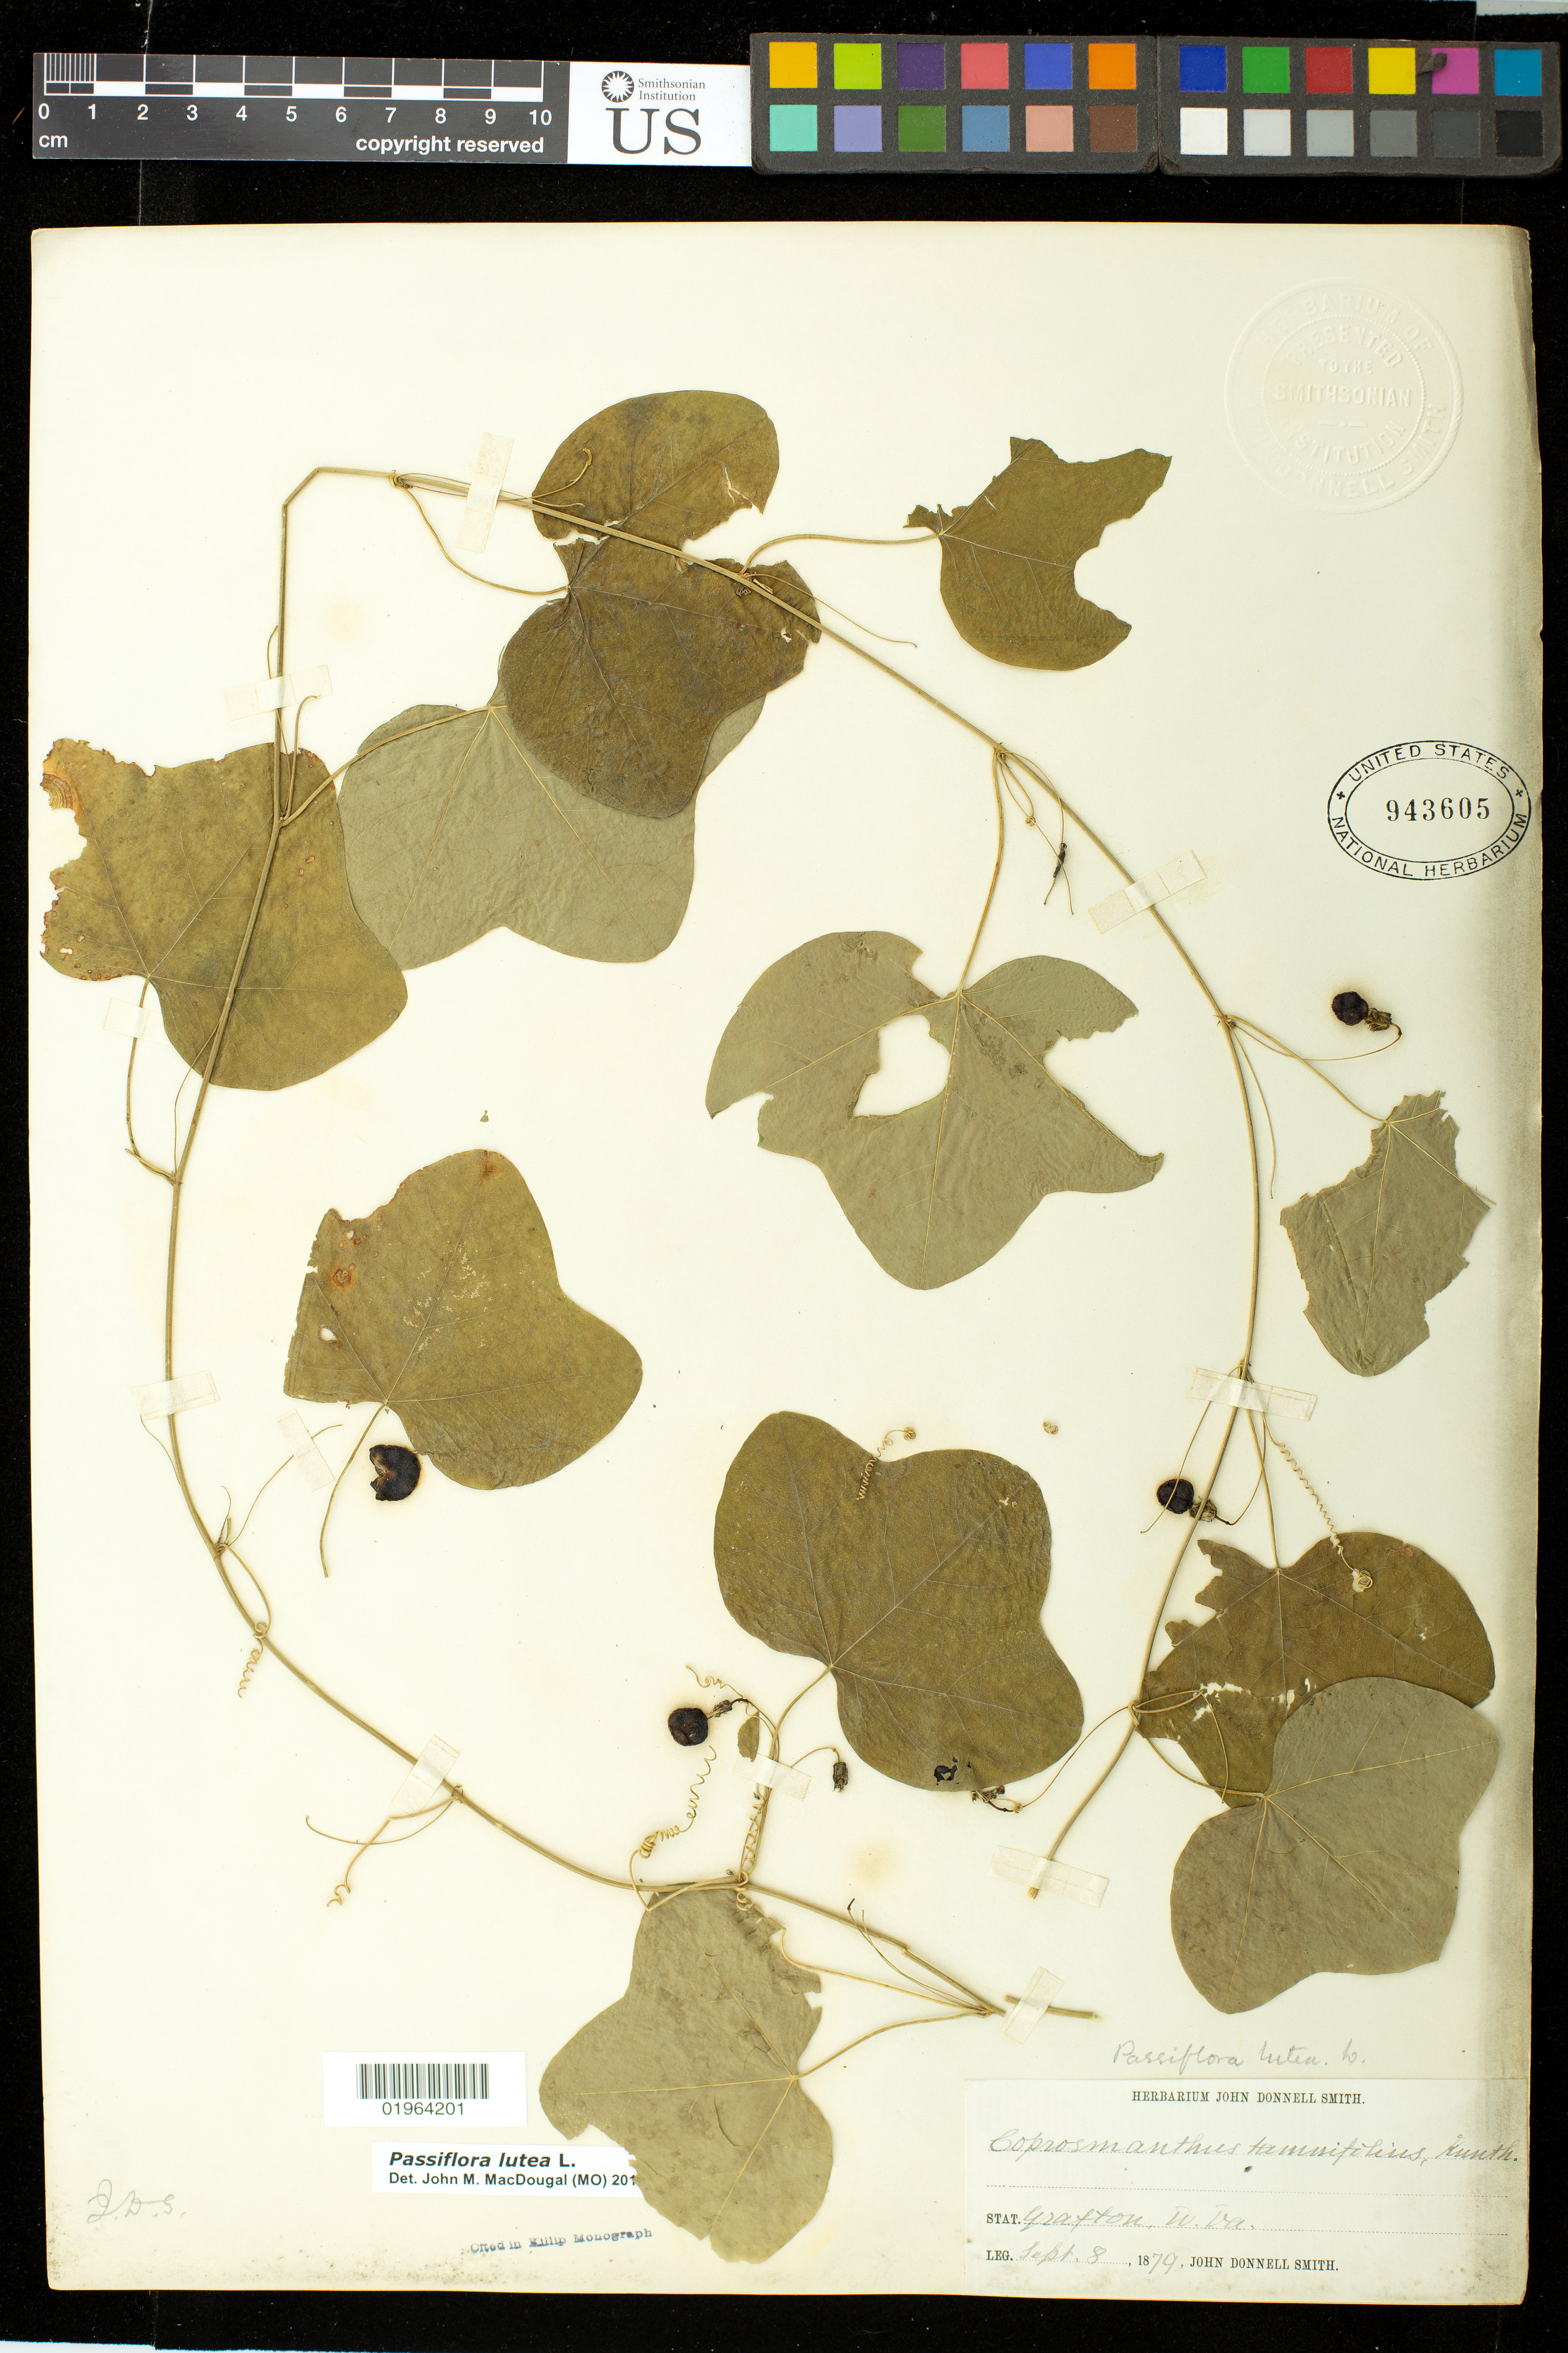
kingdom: Plantae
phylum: Tracheophyta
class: Magnoliopsida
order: Malpighiales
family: Passifloraceae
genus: Passiflora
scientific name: Passiflora lutea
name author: L.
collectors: J. Donnell Smith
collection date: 1879-09-08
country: United States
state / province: West Virginia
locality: Stat. Gratton.